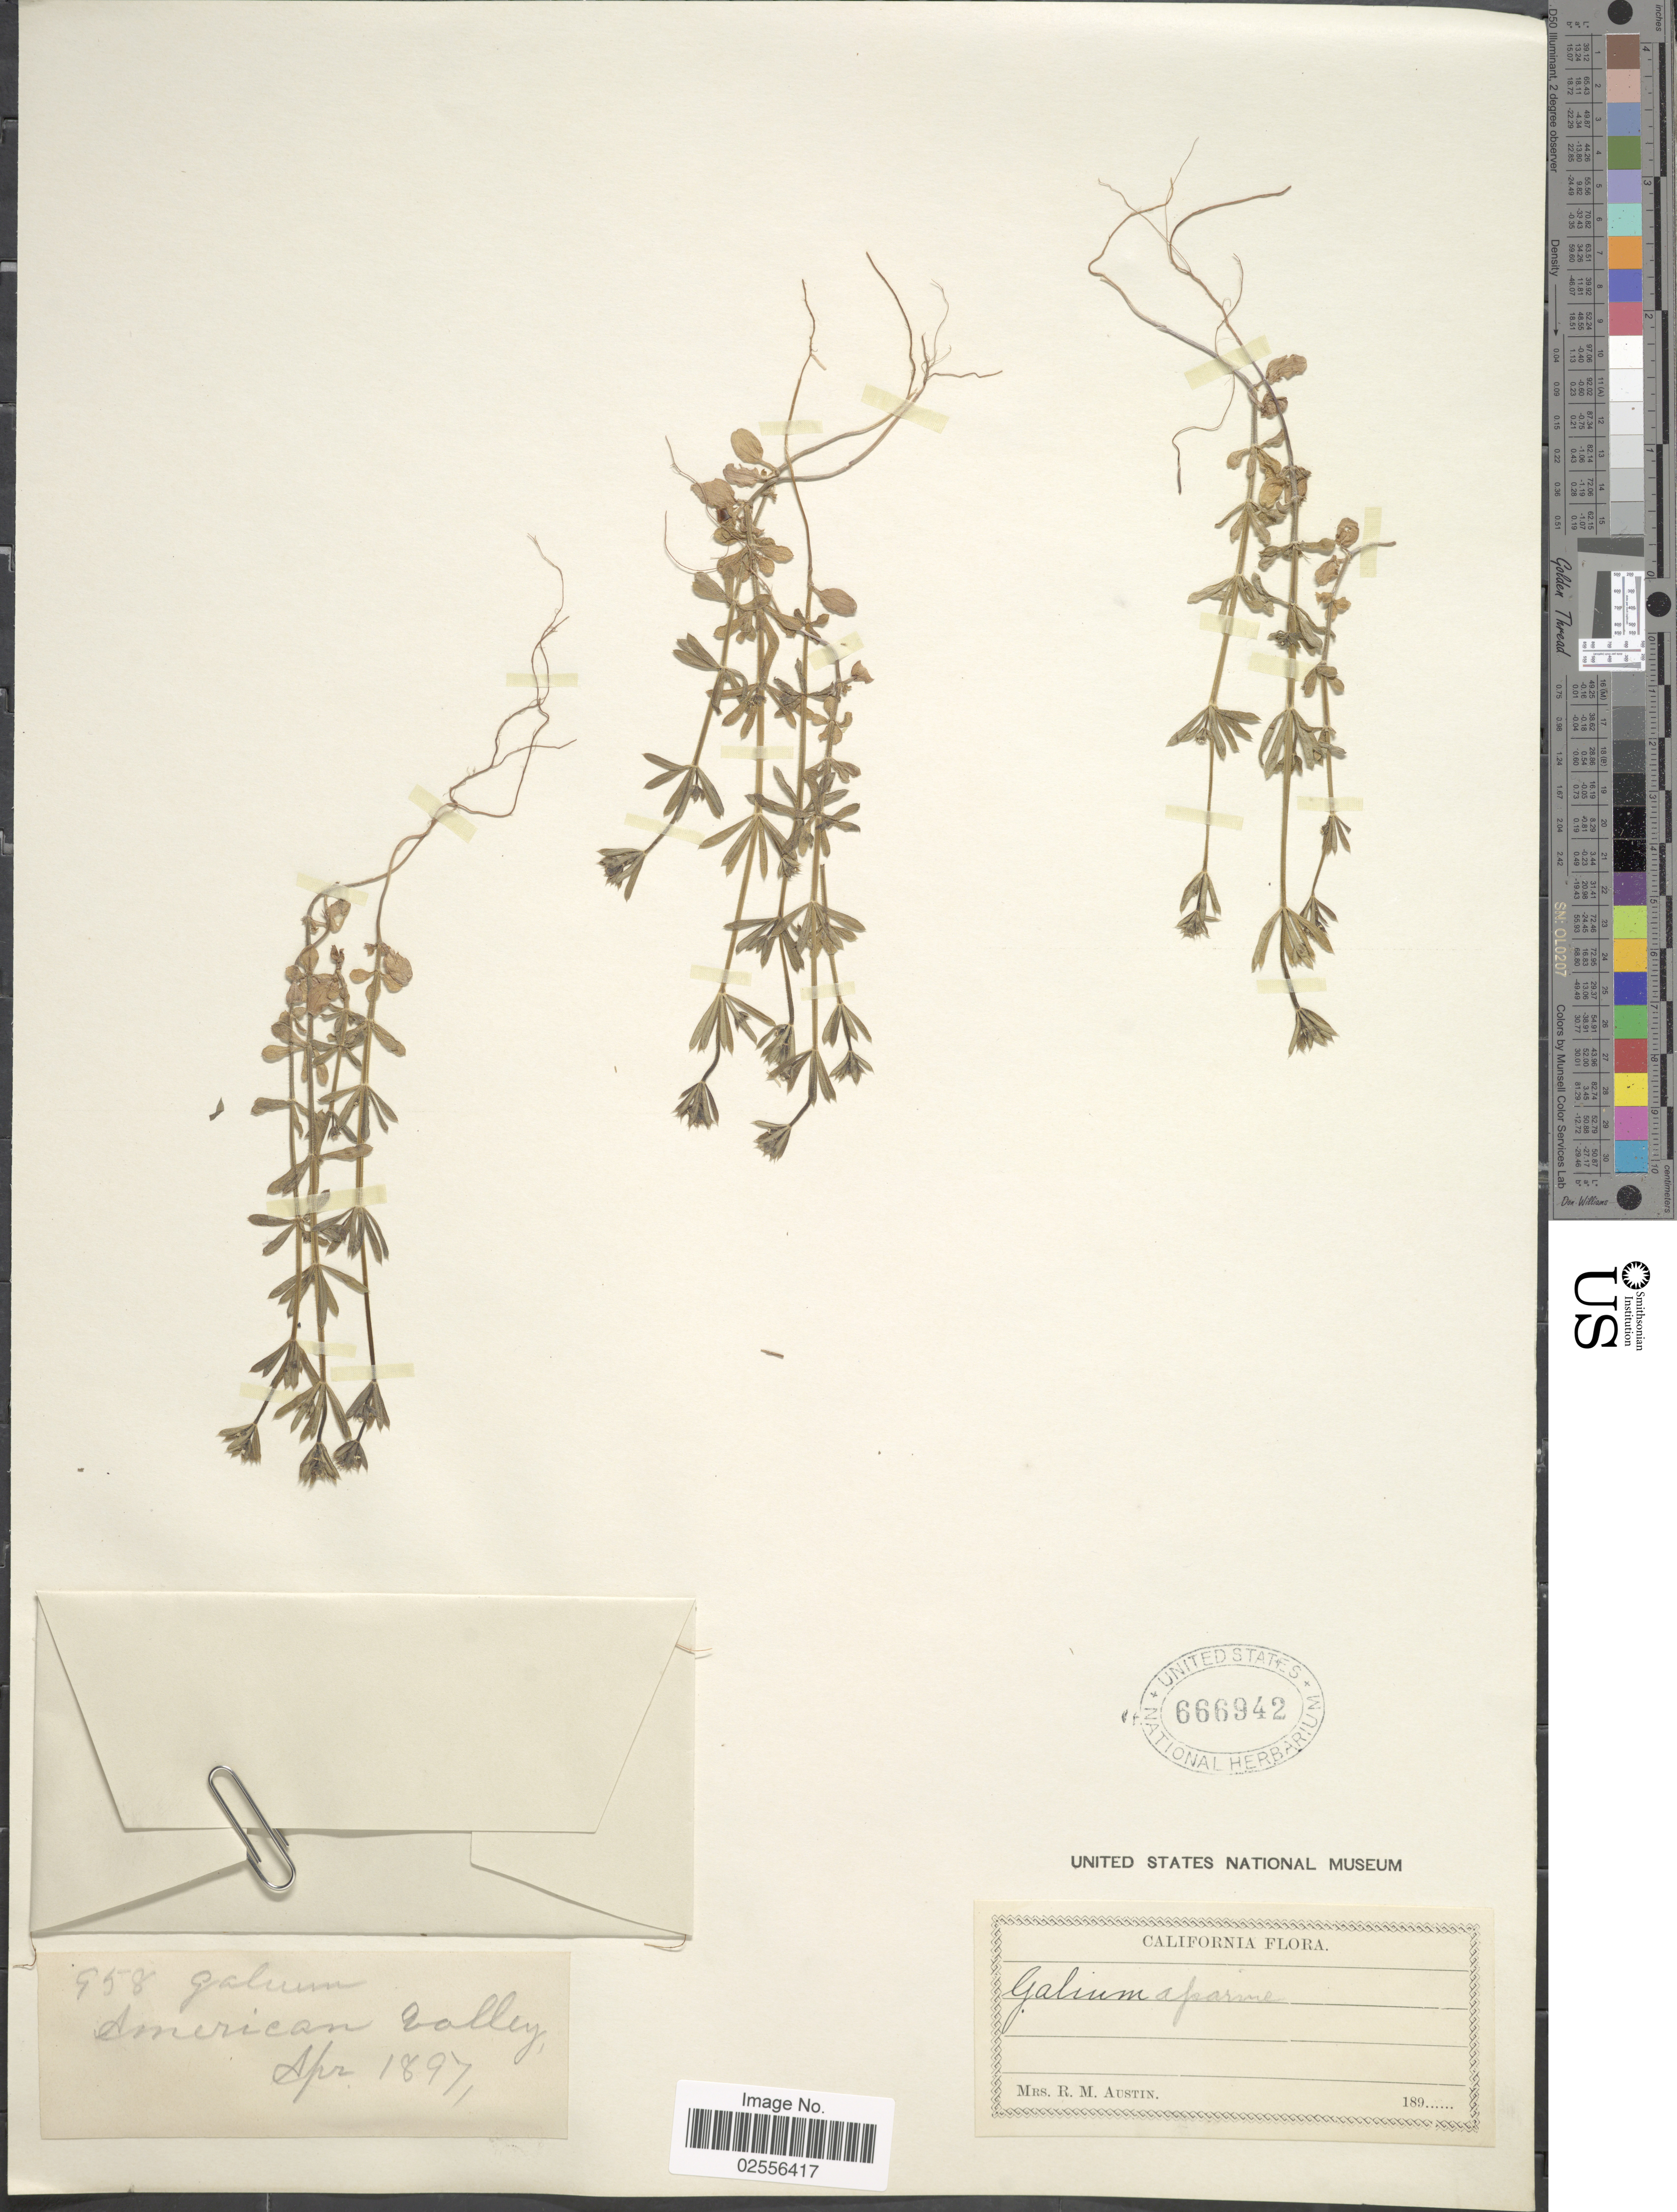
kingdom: Plantae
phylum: Tracheophyta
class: Magnoliopsida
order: Gentianales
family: Rubiaceae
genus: Galium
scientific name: Galium aparine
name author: L.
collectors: R. Austin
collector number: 958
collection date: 1897-04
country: United States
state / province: California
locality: American Valley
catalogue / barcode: US 666942